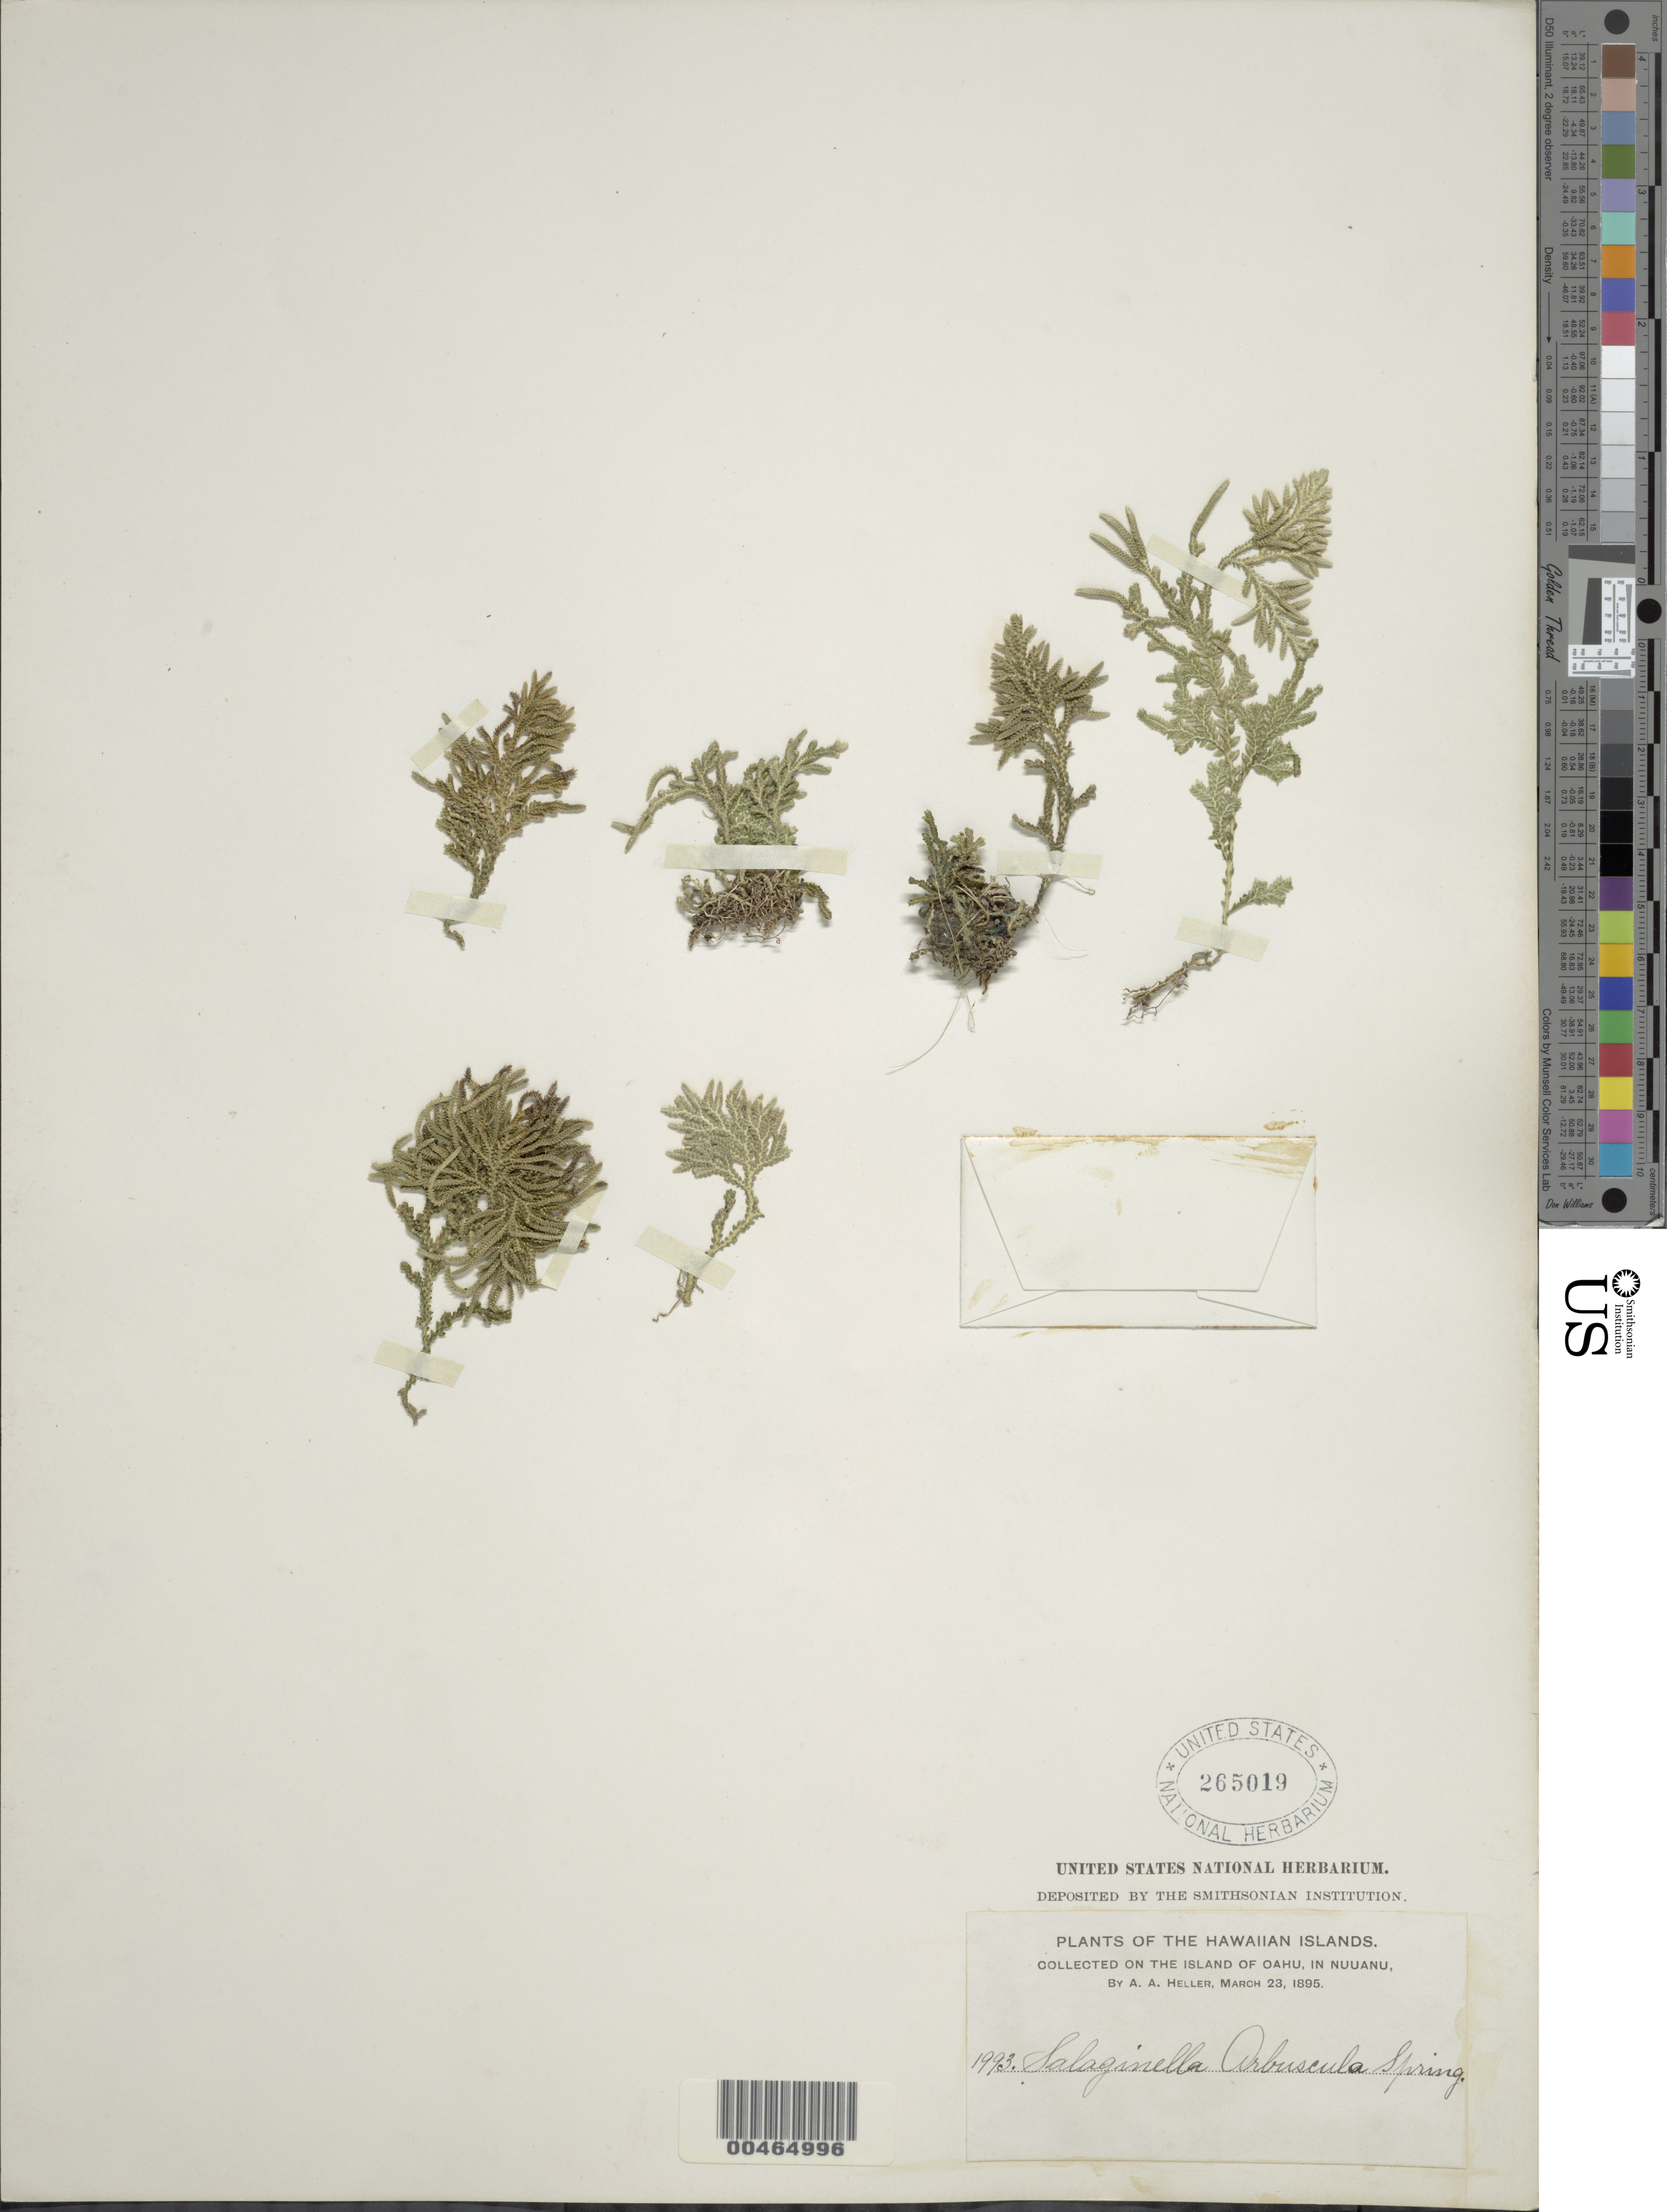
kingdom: Plantae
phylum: Tracheophyta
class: Lycopodiopsida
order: Selaginellales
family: Selaginellaceae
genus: Selaginella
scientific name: Selaginella arbuscula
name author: (Kualf.) Spring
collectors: A. A. Heller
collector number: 1993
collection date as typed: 28 Mar 1895 or 23 Mar 1895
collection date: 1895-03-23 or 1895-03-28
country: United States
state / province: Hawaii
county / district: Honolulu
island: Oahu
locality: In Nuuanu, Oahu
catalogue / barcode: US 265019